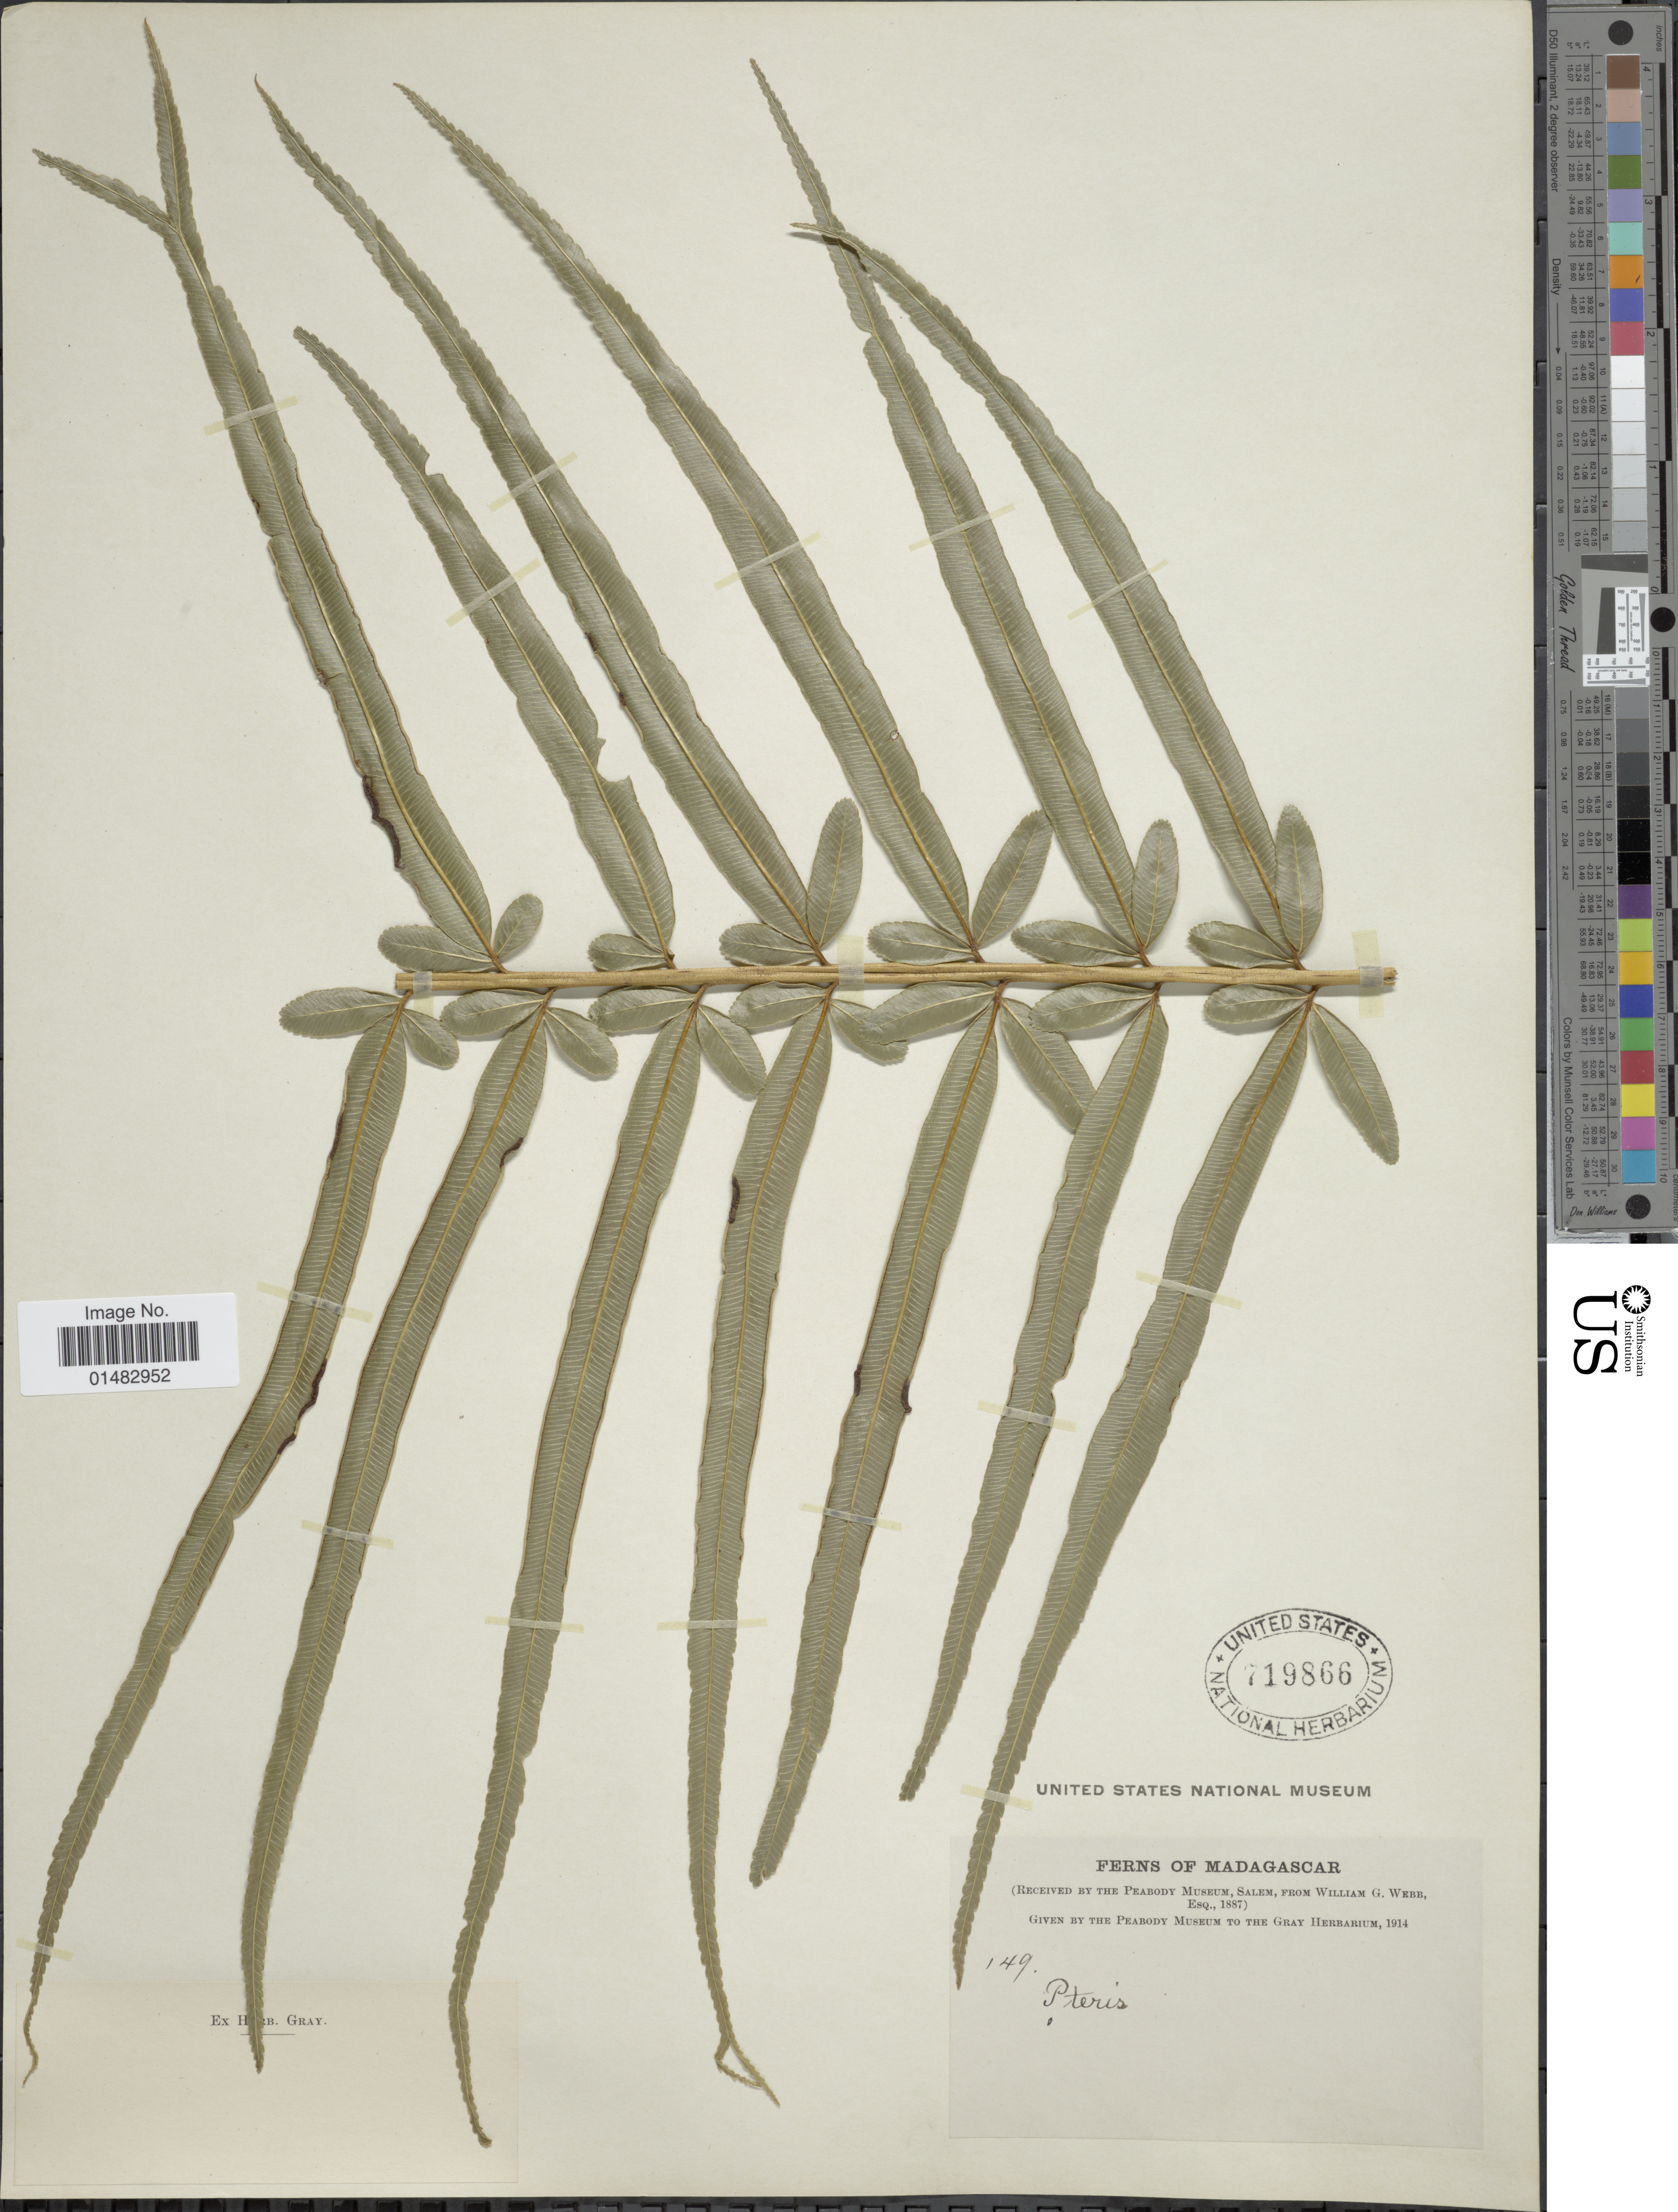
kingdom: Plantae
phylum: Tracheophyta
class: Polypodiopsida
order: Polypodiales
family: Pteridaceae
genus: Pteris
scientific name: Pteris sp.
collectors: ex herb. Gray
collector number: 149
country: Madagascar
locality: Madagascar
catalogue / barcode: US 719866